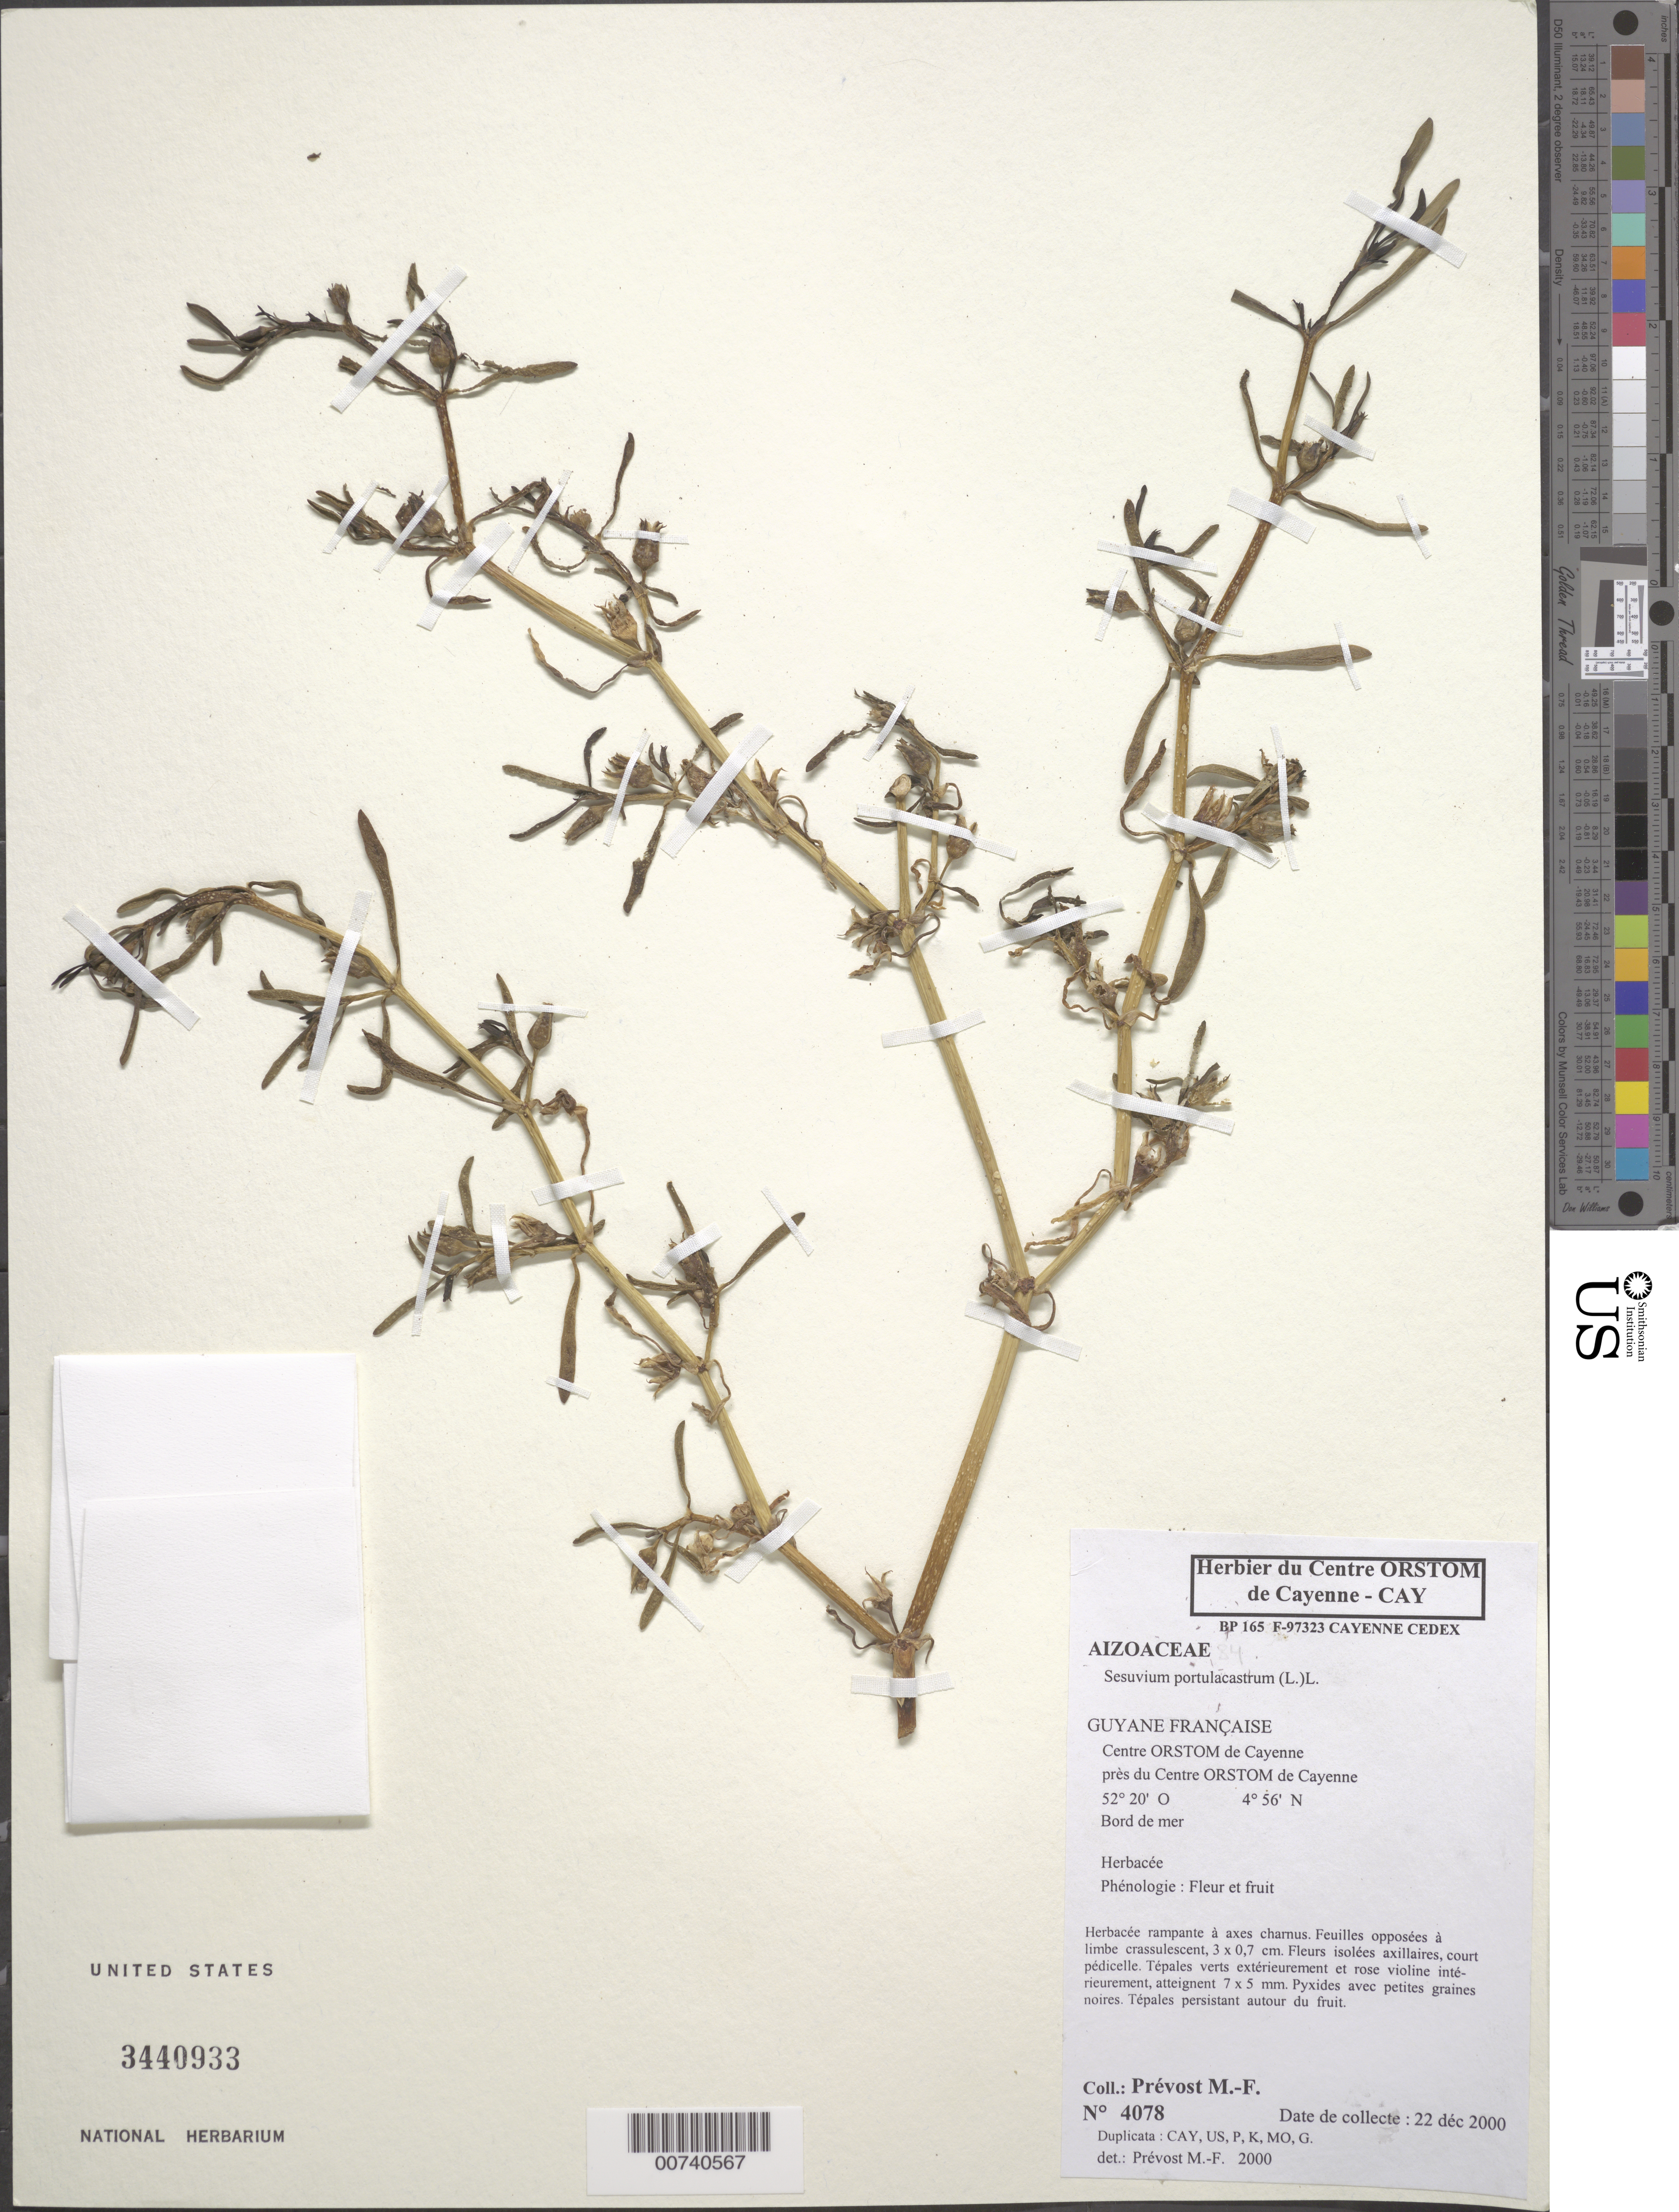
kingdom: Plantae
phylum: Tracheophyta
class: Magnoliopsida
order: Caryophyllales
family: Aizoaceae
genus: Sesuvium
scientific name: Sesuvium portulacastrum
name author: (L.) L.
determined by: Prévost, M.-F.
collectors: M.-F. Prévost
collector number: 4078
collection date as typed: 22-Dec-00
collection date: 2000-12-22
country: French Guiana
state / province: Cayenne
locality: Centre ORSTOM de Cayenne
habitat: Along sea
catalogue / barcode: US 3440933